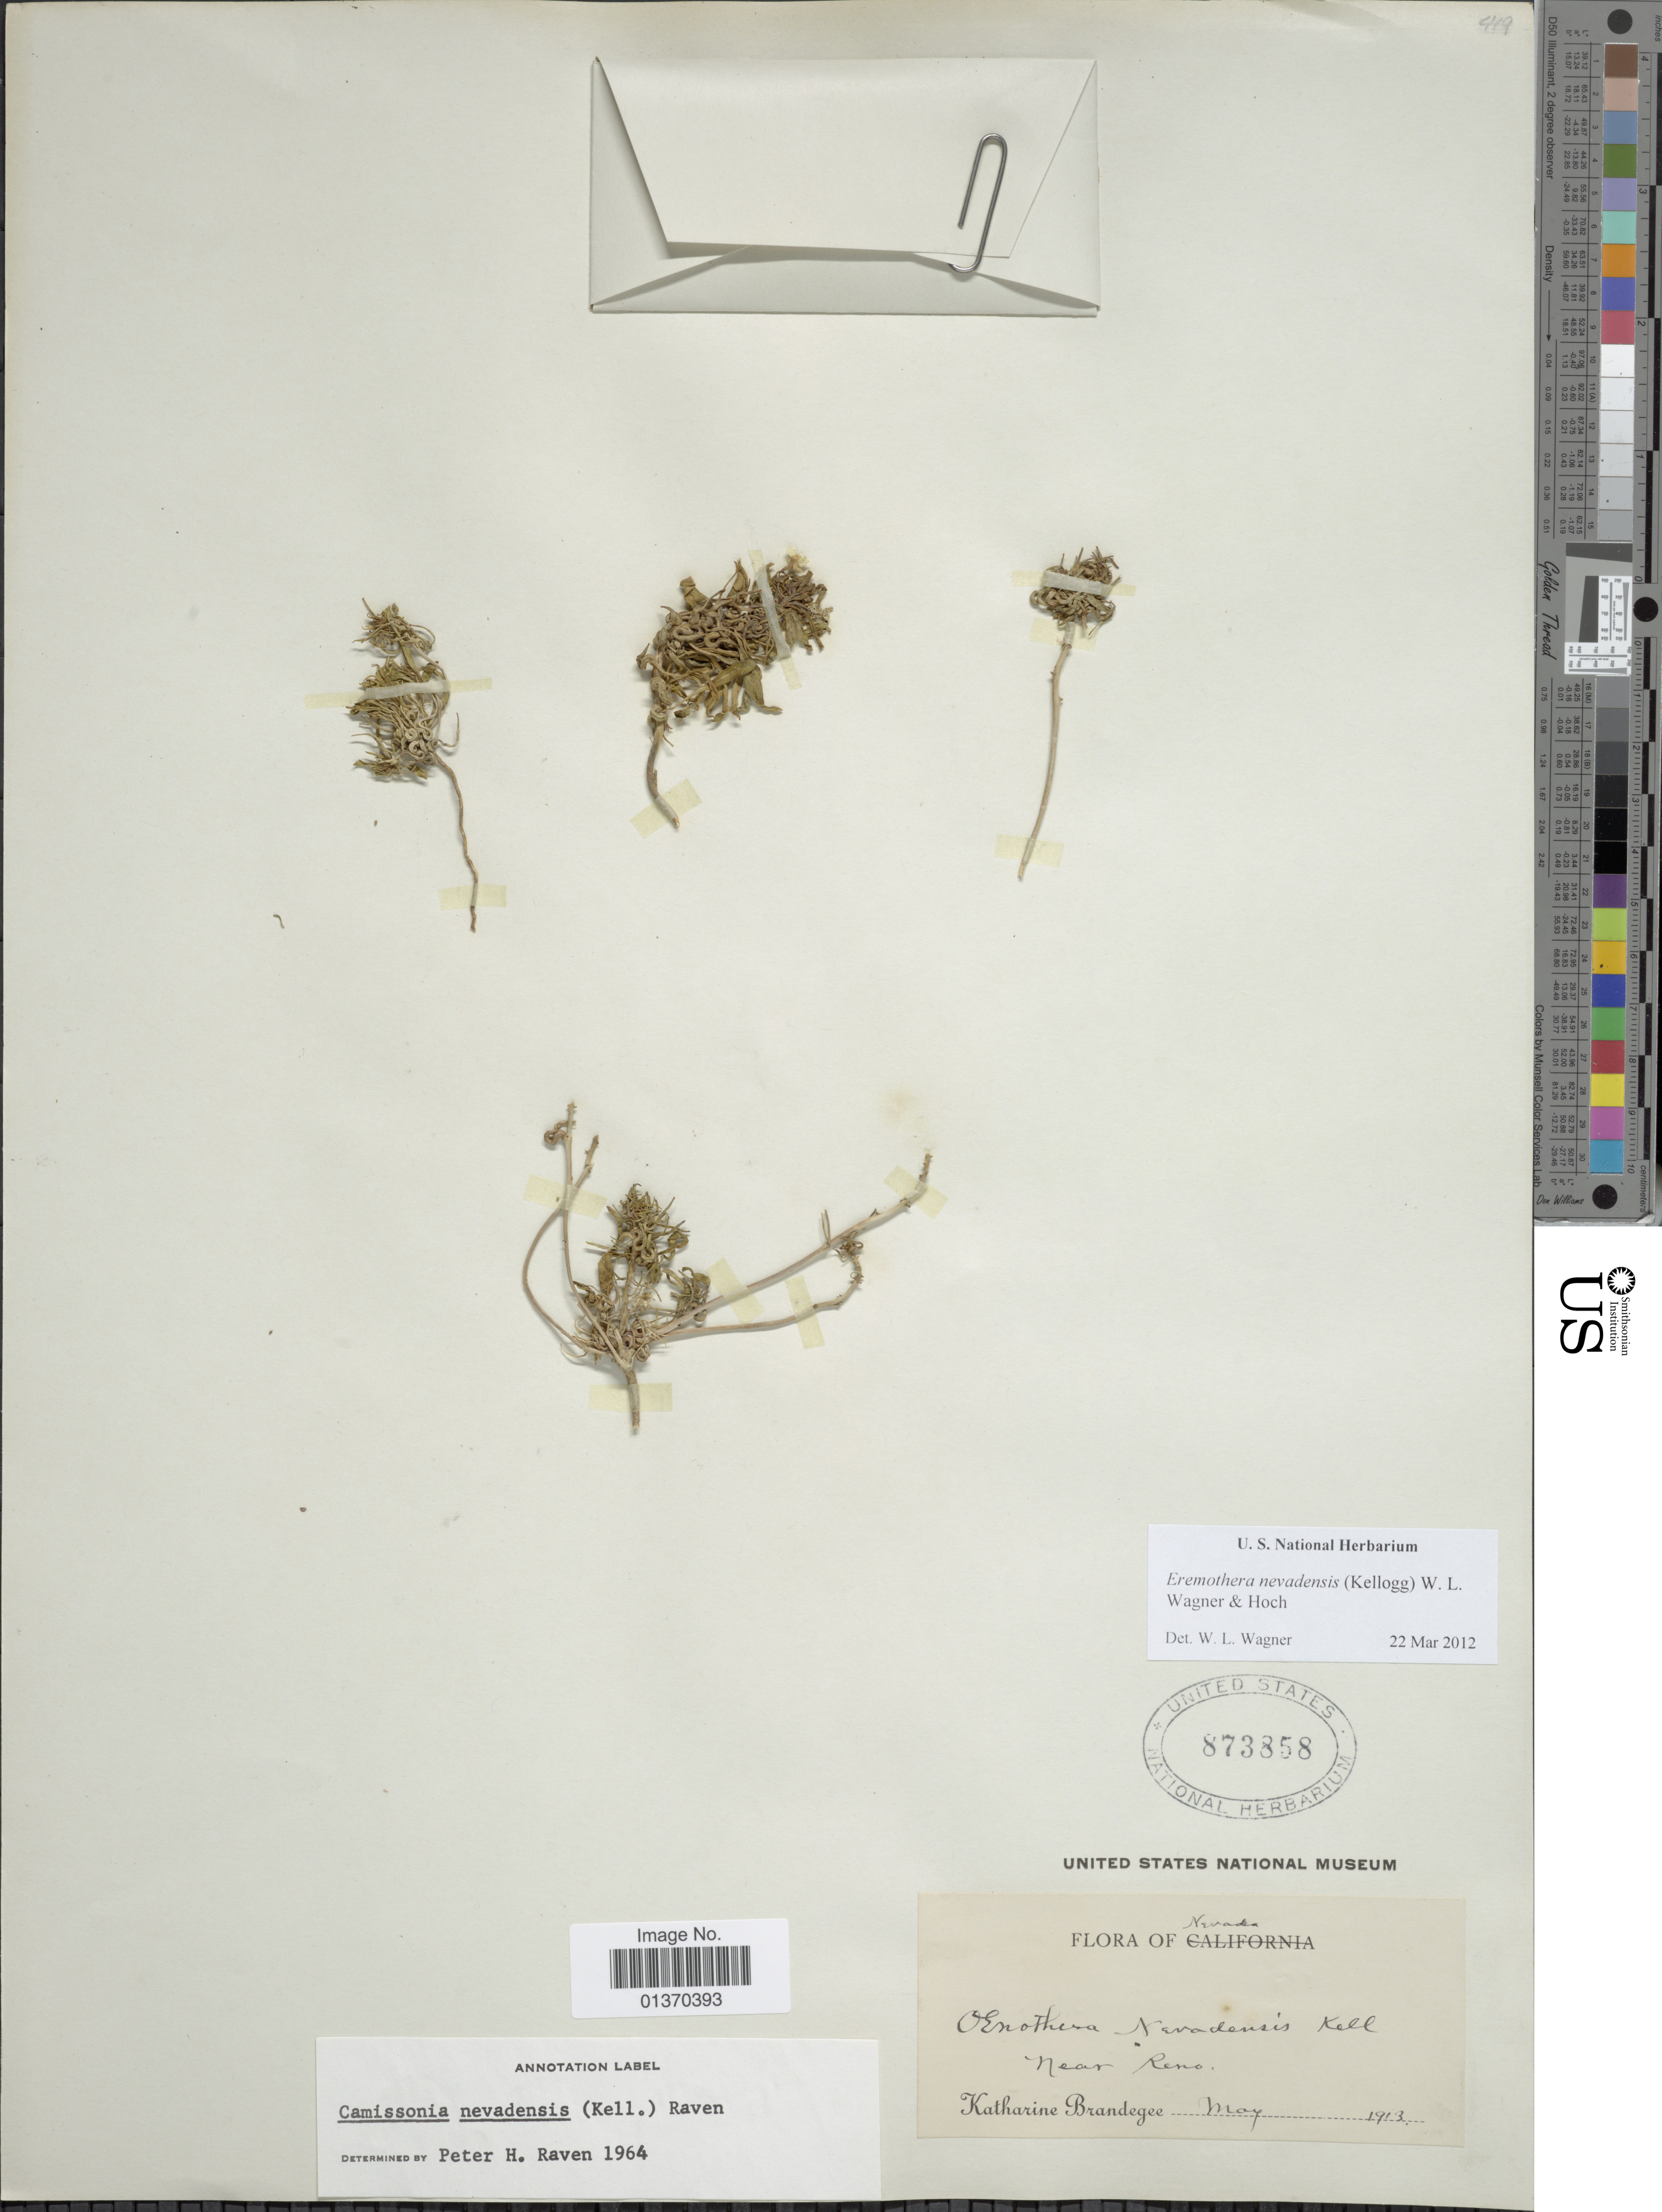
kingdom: Plantae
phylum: Tracheophyta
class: Magnoliopsida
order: Myrtales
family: Onagraceae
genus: Eremothera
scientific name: Eremothera nevadensis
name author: (Kellogg) W.L. Wagner & Hoch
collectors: M. K. Brandegee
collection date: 1913-05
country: United States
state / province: Nevada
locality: Near Reno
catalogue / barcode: US 873858